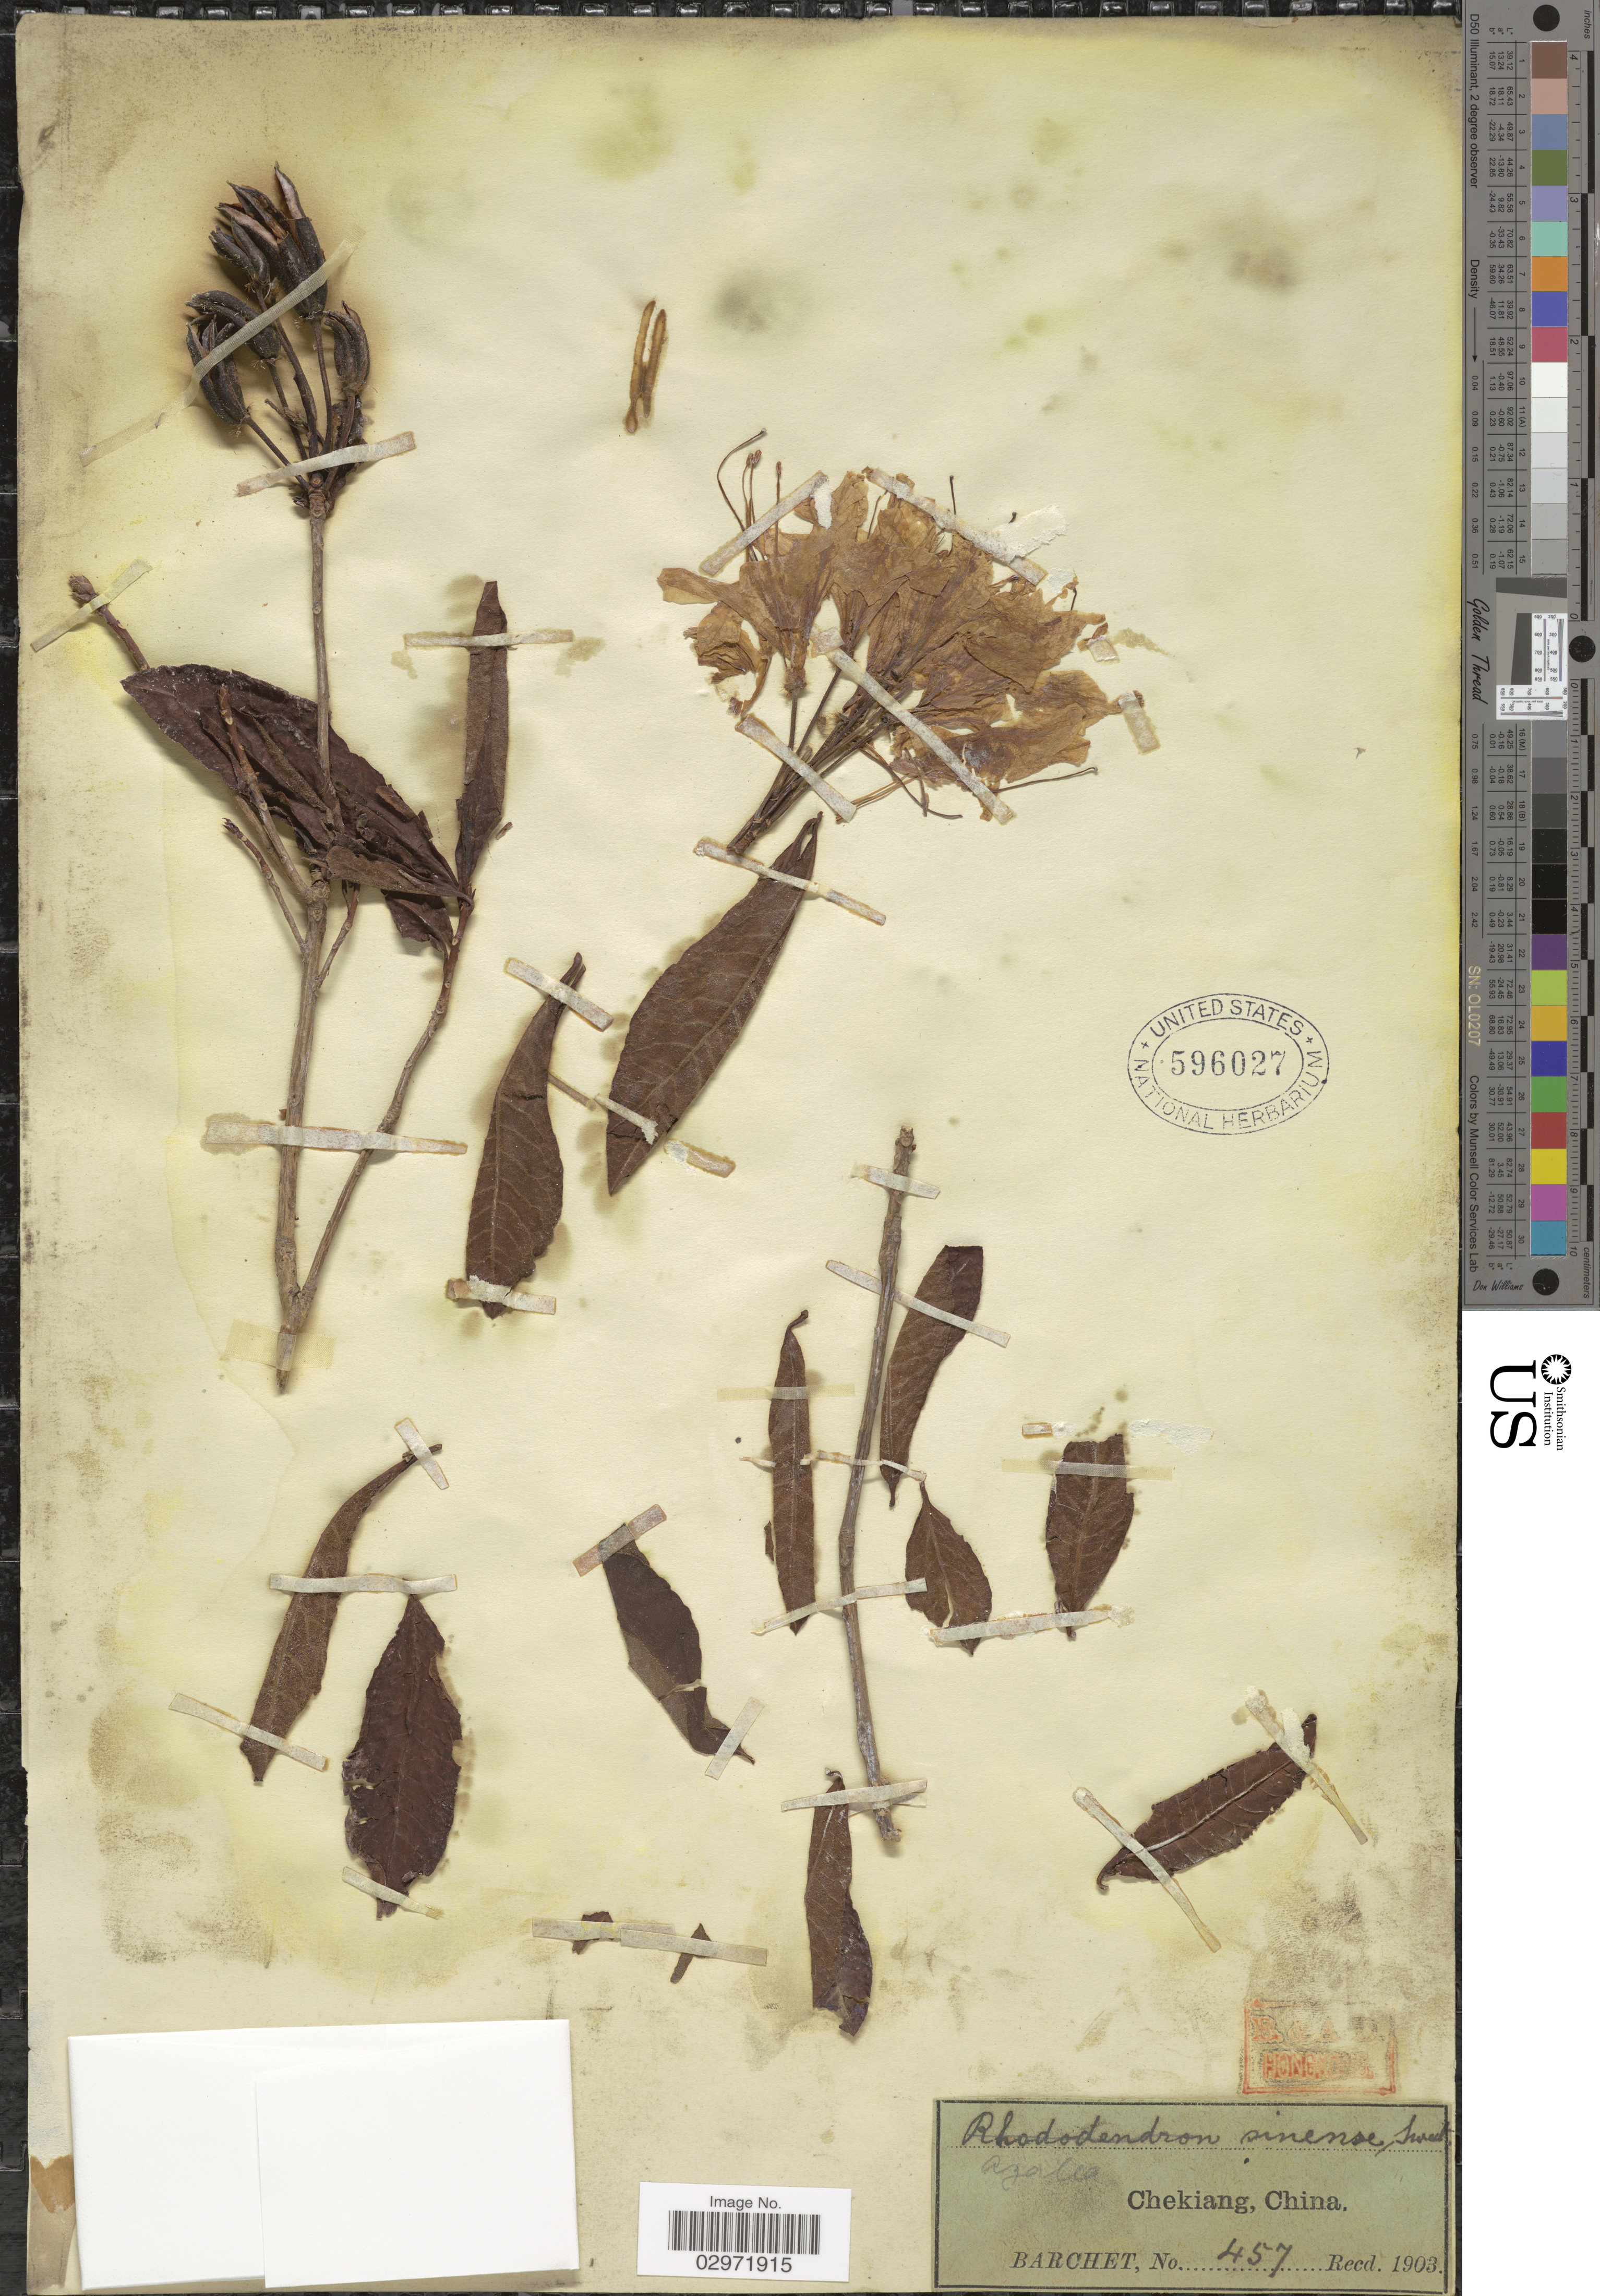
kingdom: Plantae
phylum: Tracheophyta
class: Magnoliopsida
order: Ericales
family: Ericaceae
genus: Rhododendron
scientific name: Rhododendron molle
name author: G. Don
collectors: Barchet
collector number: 457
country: China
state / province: Zhejiang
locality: Chekiang.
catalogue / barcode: US 596027